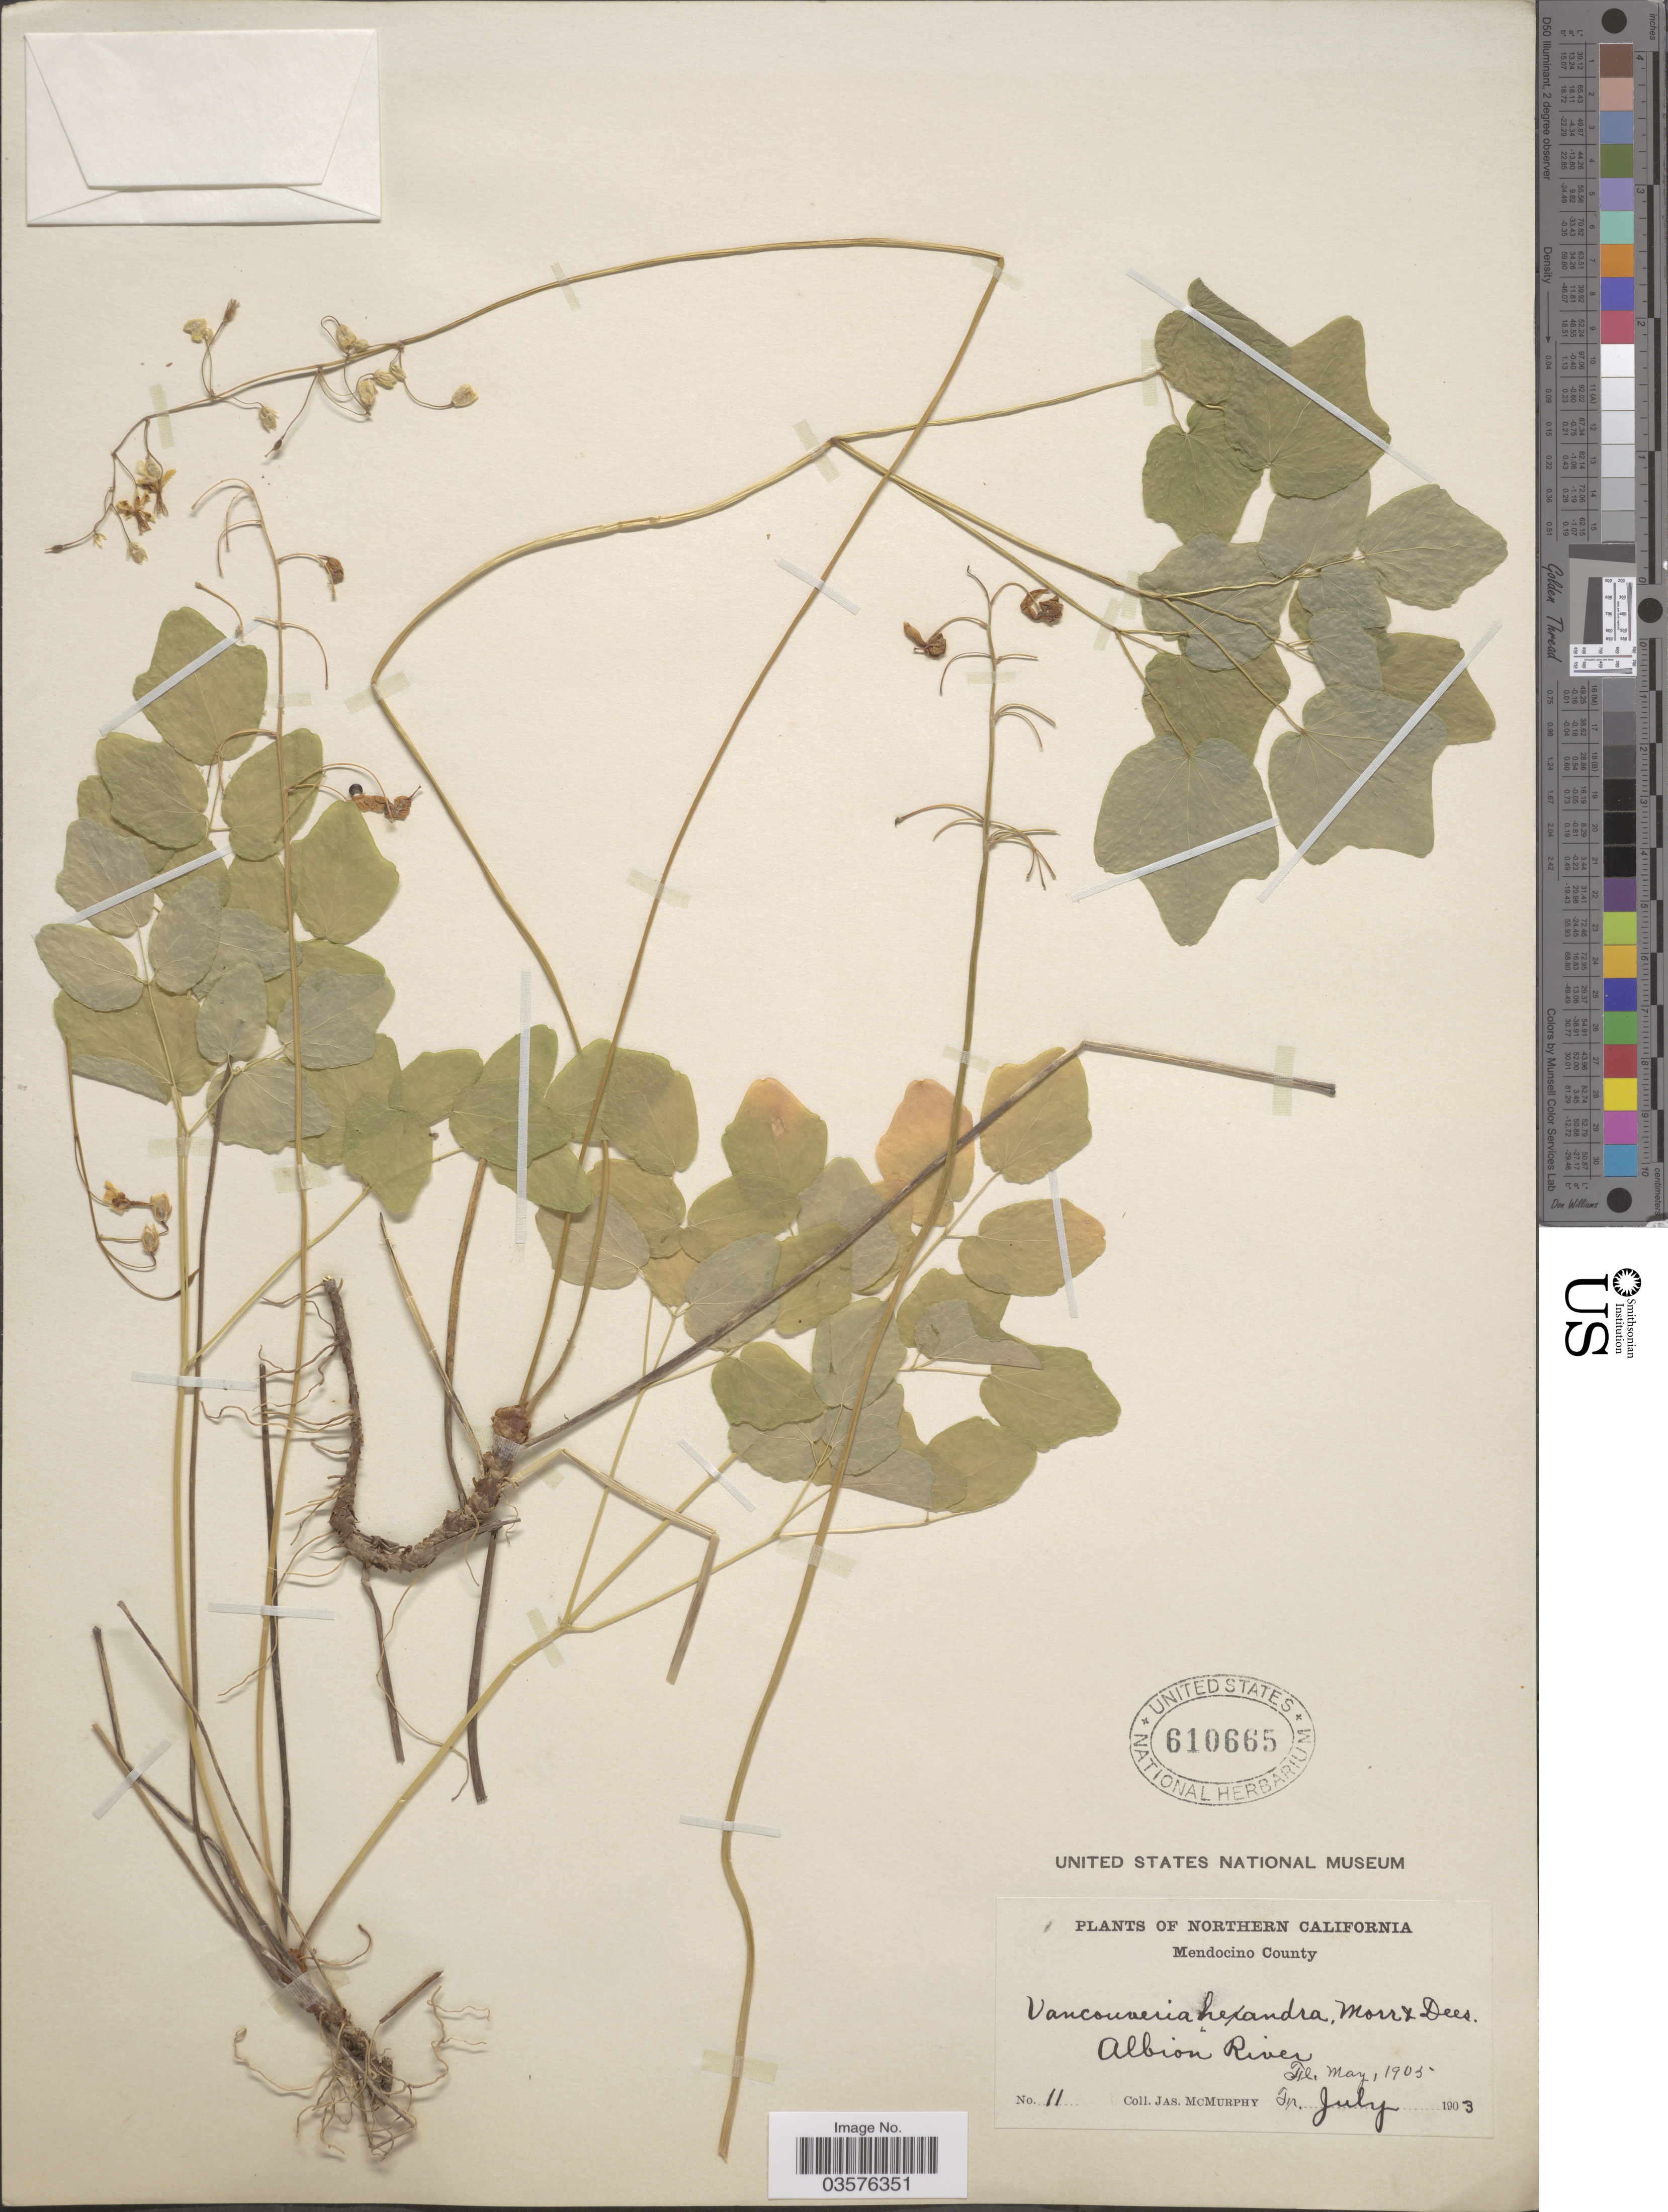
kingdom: Plantae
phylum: Tracheophyta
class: Magnoliopsida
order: Ranunculales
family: Berberidaceae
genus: Vancouveria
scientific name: Vancouveria hexandra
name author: (Hook.) C. Morren & Decne.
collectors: J. McMurphy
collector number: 11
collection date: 1903-07/1905-05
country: United States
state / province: California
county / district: Mendocino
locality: Northern California. Mendocino County. Albion River.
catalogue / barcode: US 610665